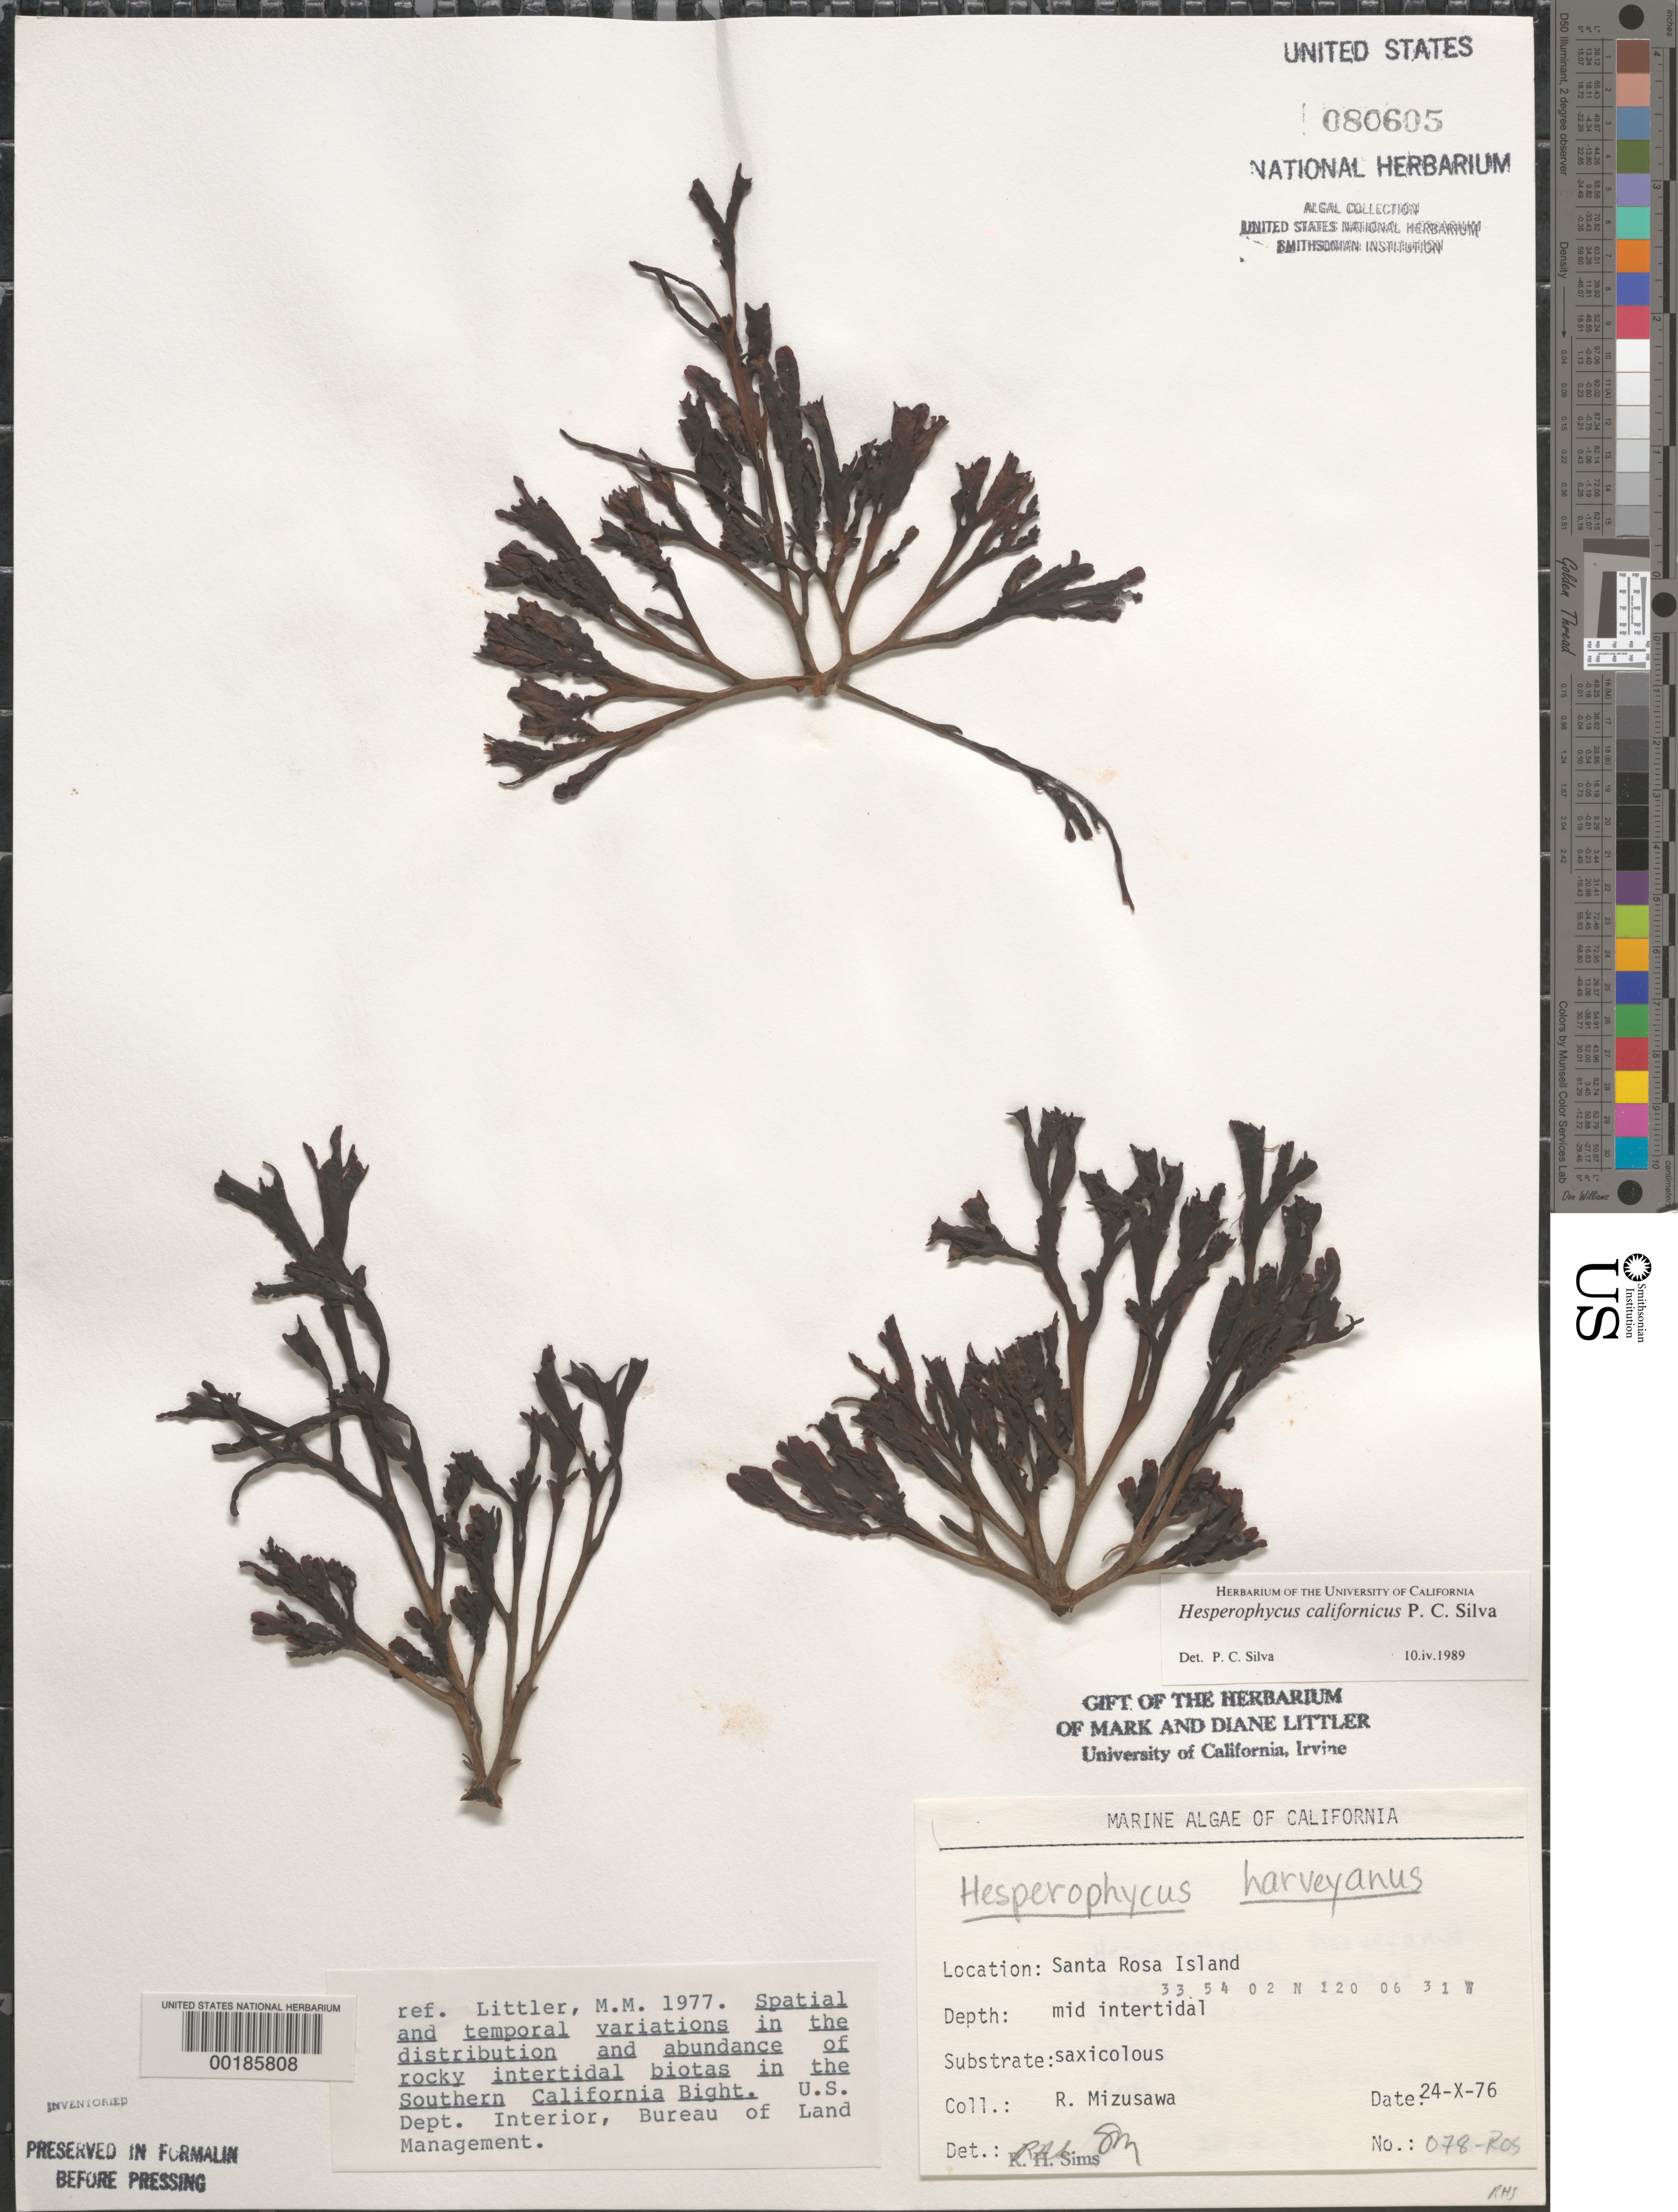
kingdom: Chromista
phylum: Ochrophyta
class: Phaeophyceae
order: Fucales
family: Fucaceae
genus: Hesperophycus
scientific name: Hesperophycus californicus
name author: P.C. Silva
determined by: Silva, P. C.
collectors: R. Mizusawa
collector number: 078-ros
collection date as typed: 24 Oct 1976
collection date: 1976-10-24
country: United States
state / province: California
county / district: Santa Barbara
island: Santa Rosa Island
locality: Johnson's Lee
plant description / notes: BLM-SOCALBIGHT Rocky Intertidal Survey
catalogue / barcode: US 80605